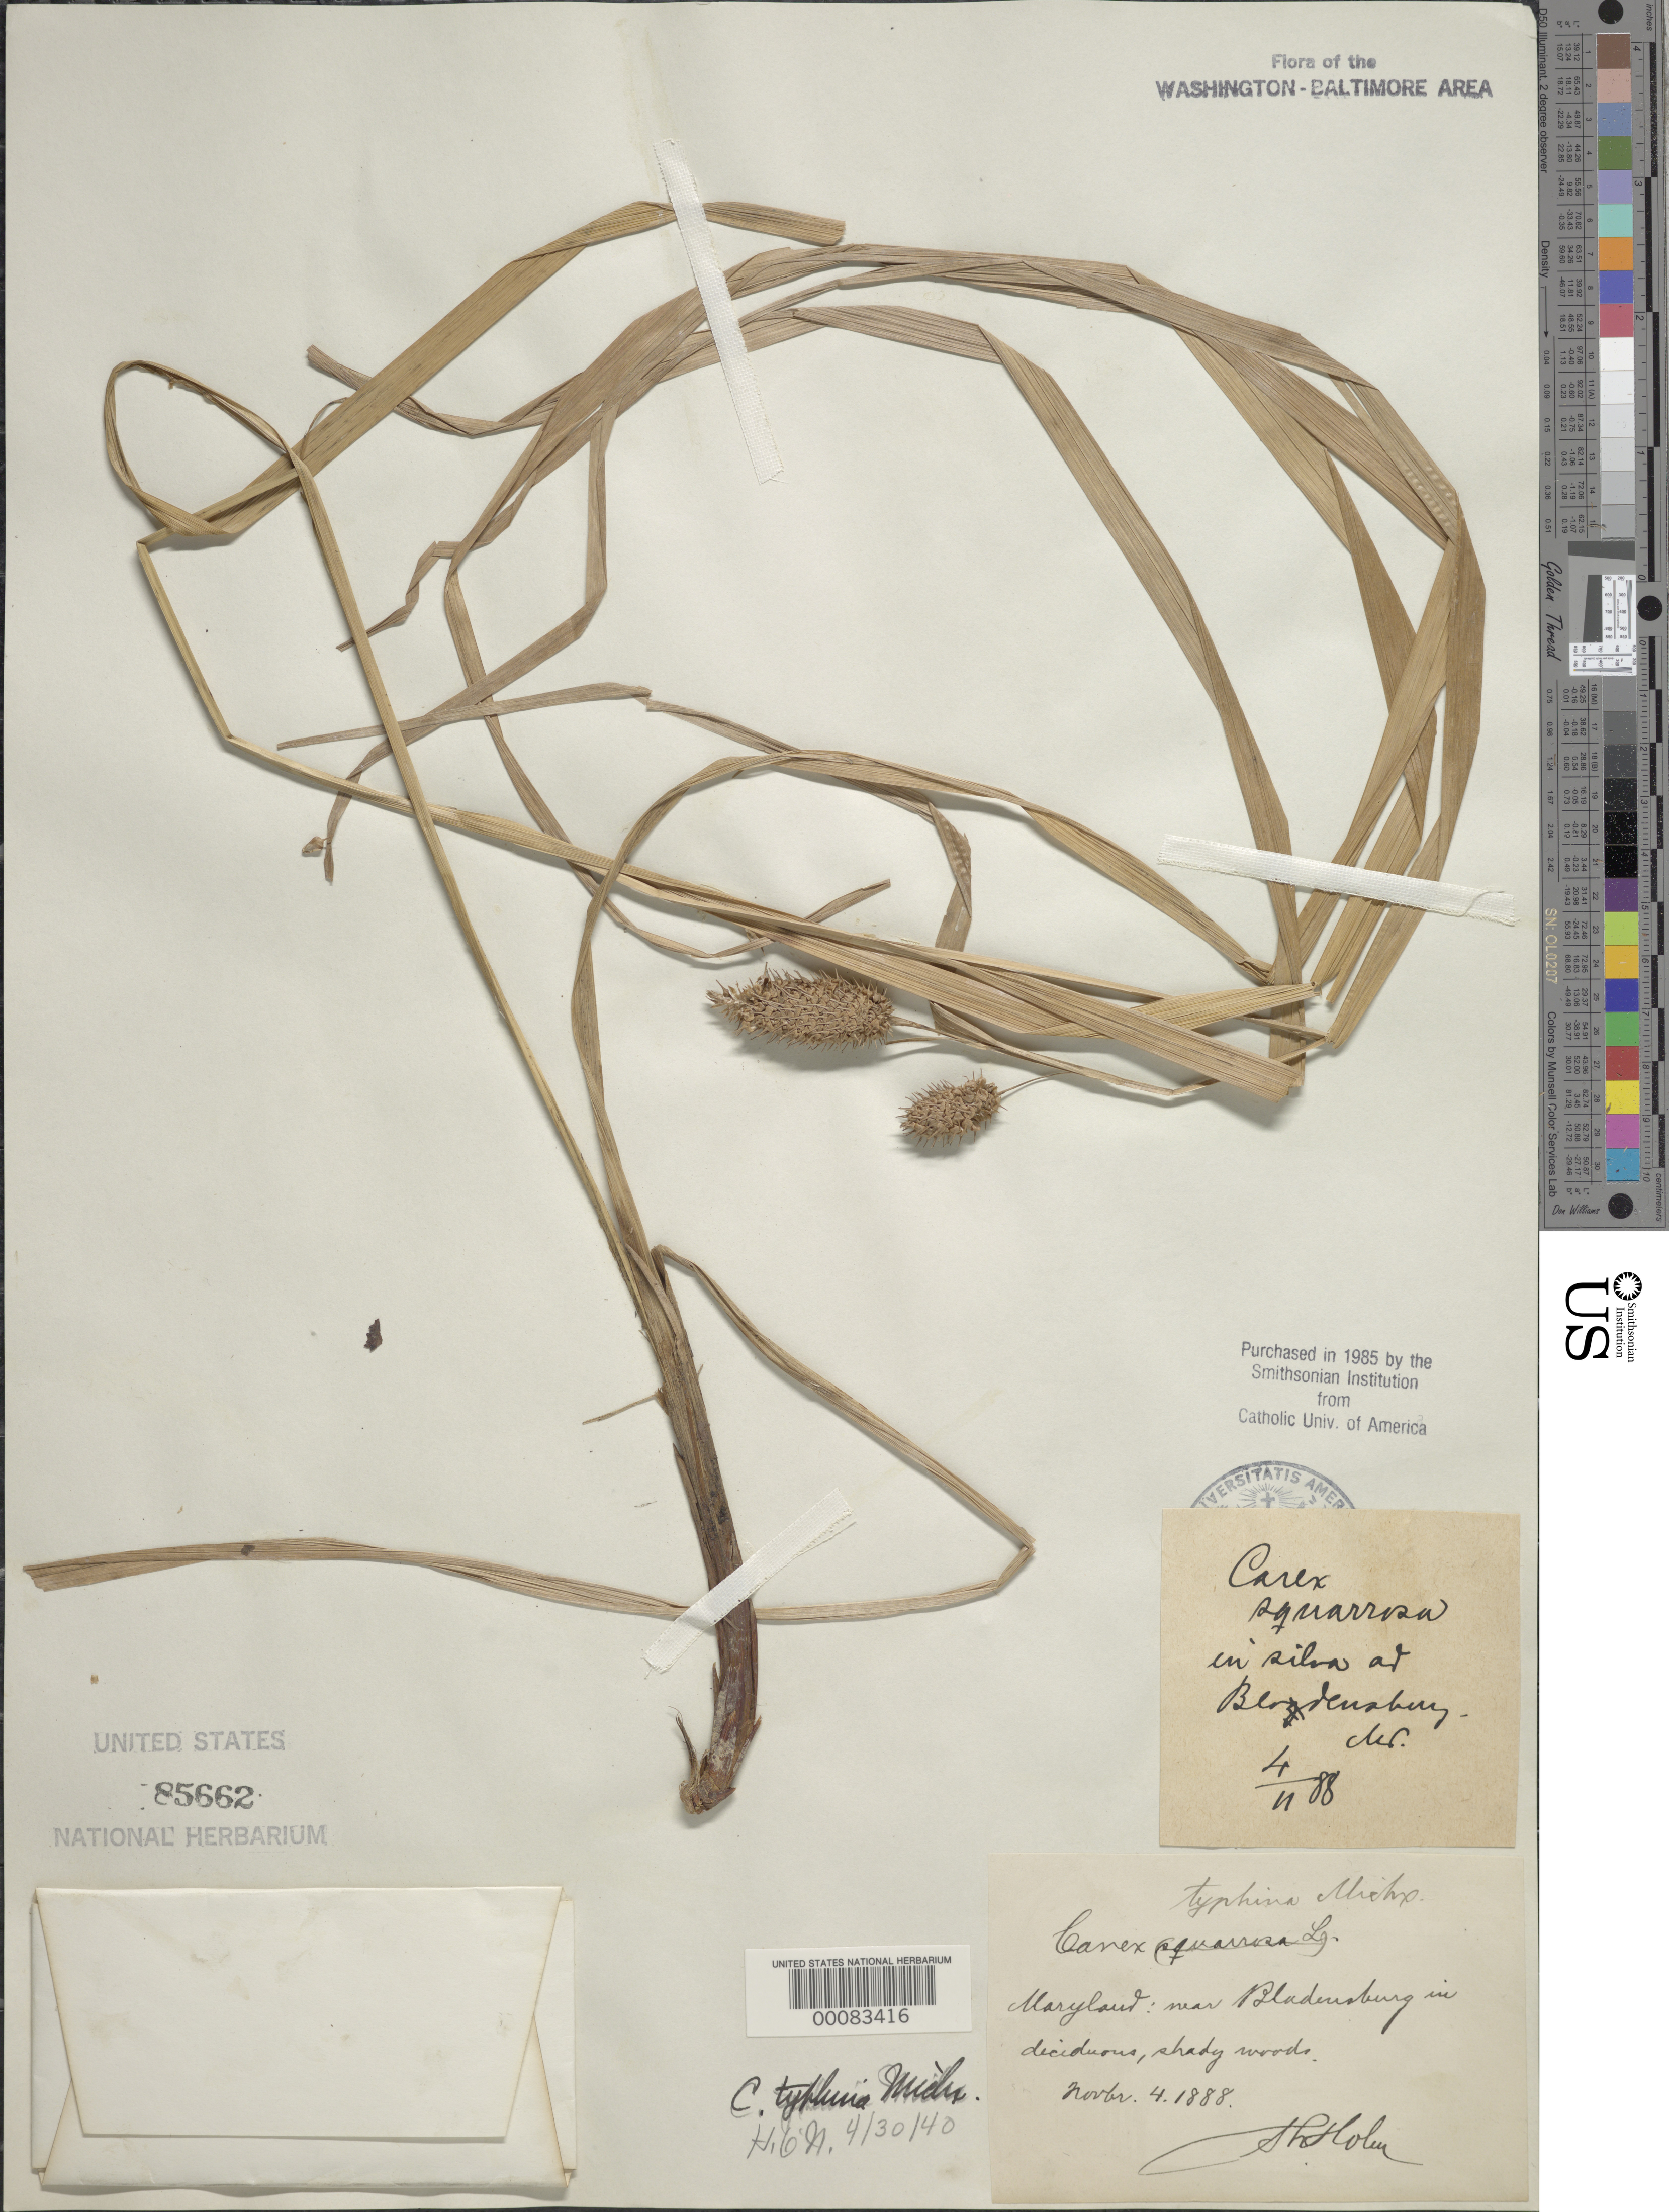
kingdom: Plantae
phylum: Tracheophyta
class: Liliopsida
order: Poales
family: Cyperaceae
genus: Carex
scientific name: Carex typhina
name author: Michx.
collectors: T. Holm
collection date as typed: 04 Nov 1888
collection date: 1888-11-04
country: United States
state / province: Maryland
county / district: Prince George's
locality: Near Bladensburg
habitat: Shady woods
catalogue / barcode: US 85662